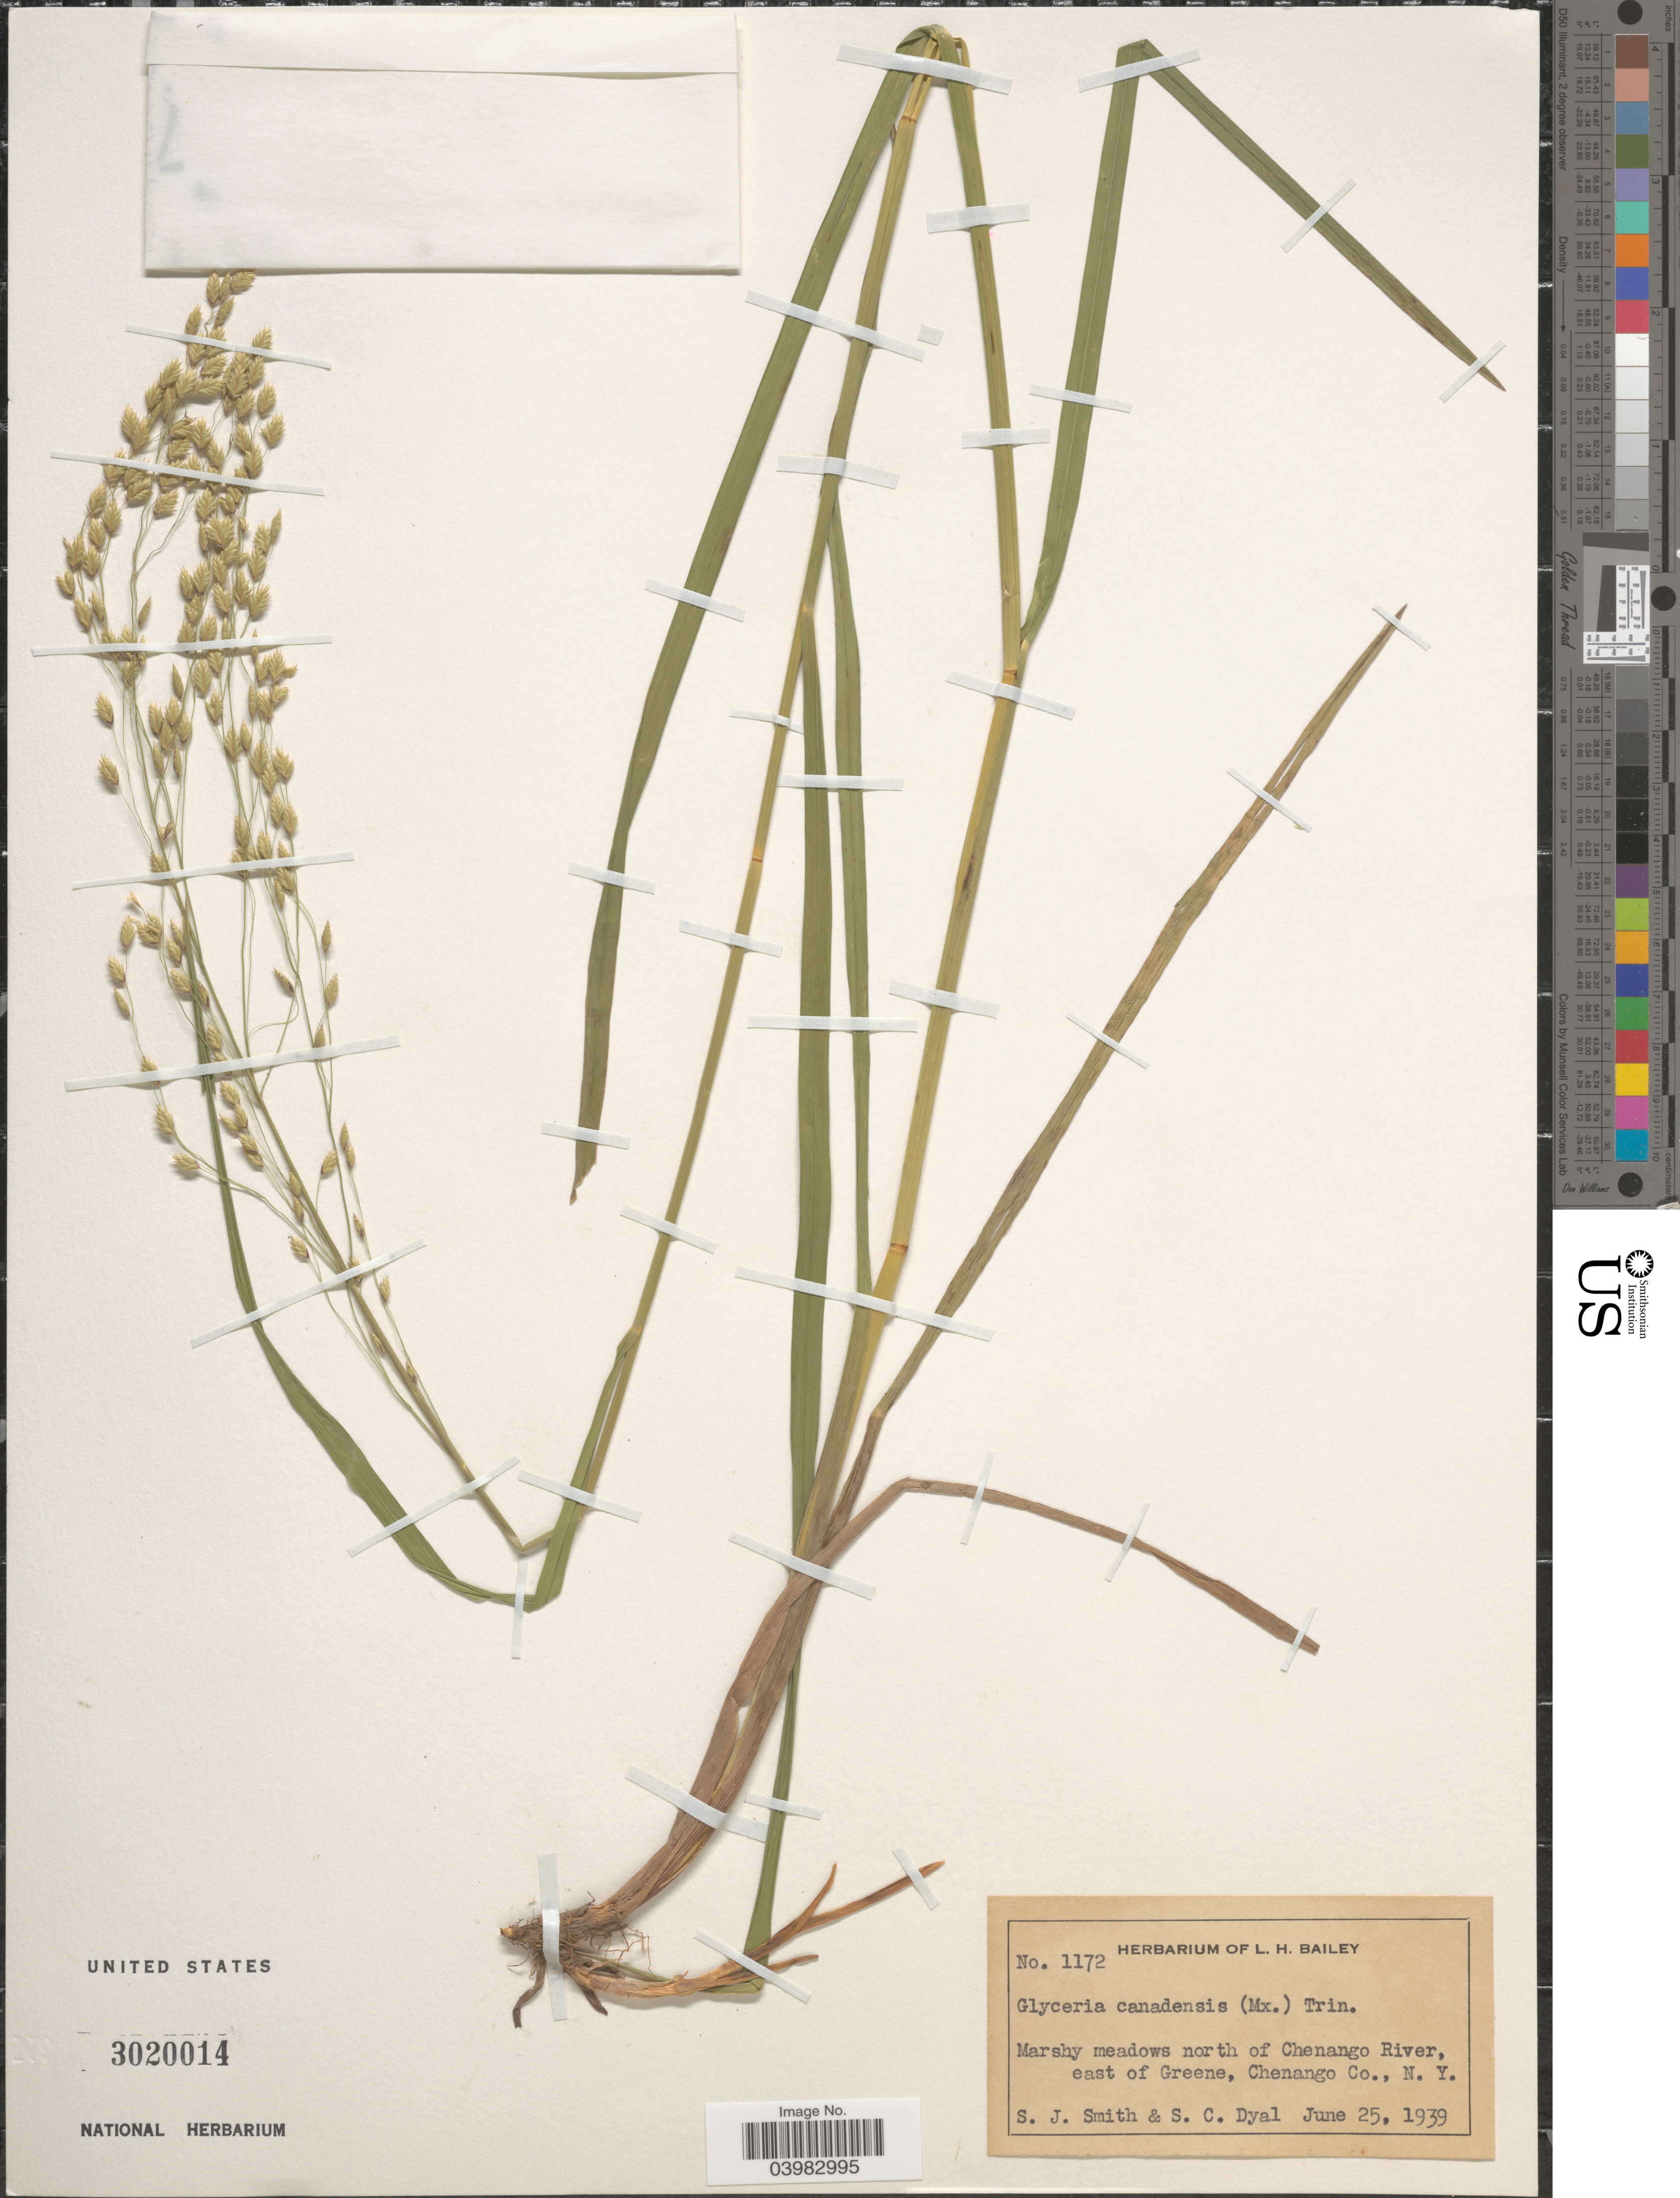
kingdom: Plantae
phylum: Tracheophyta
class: Liliopsida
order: Poales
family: Poaceae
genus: Glyceria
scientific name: Glyceria canadensis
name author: (Michx.) Trin.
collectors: S. Smith & S. Dyal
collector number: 1172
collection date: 1939-06-25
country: United States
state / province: New York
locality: Marshy meadows north of Chenango River, east of Greene, Chenango Co.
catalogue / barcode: US 3020014